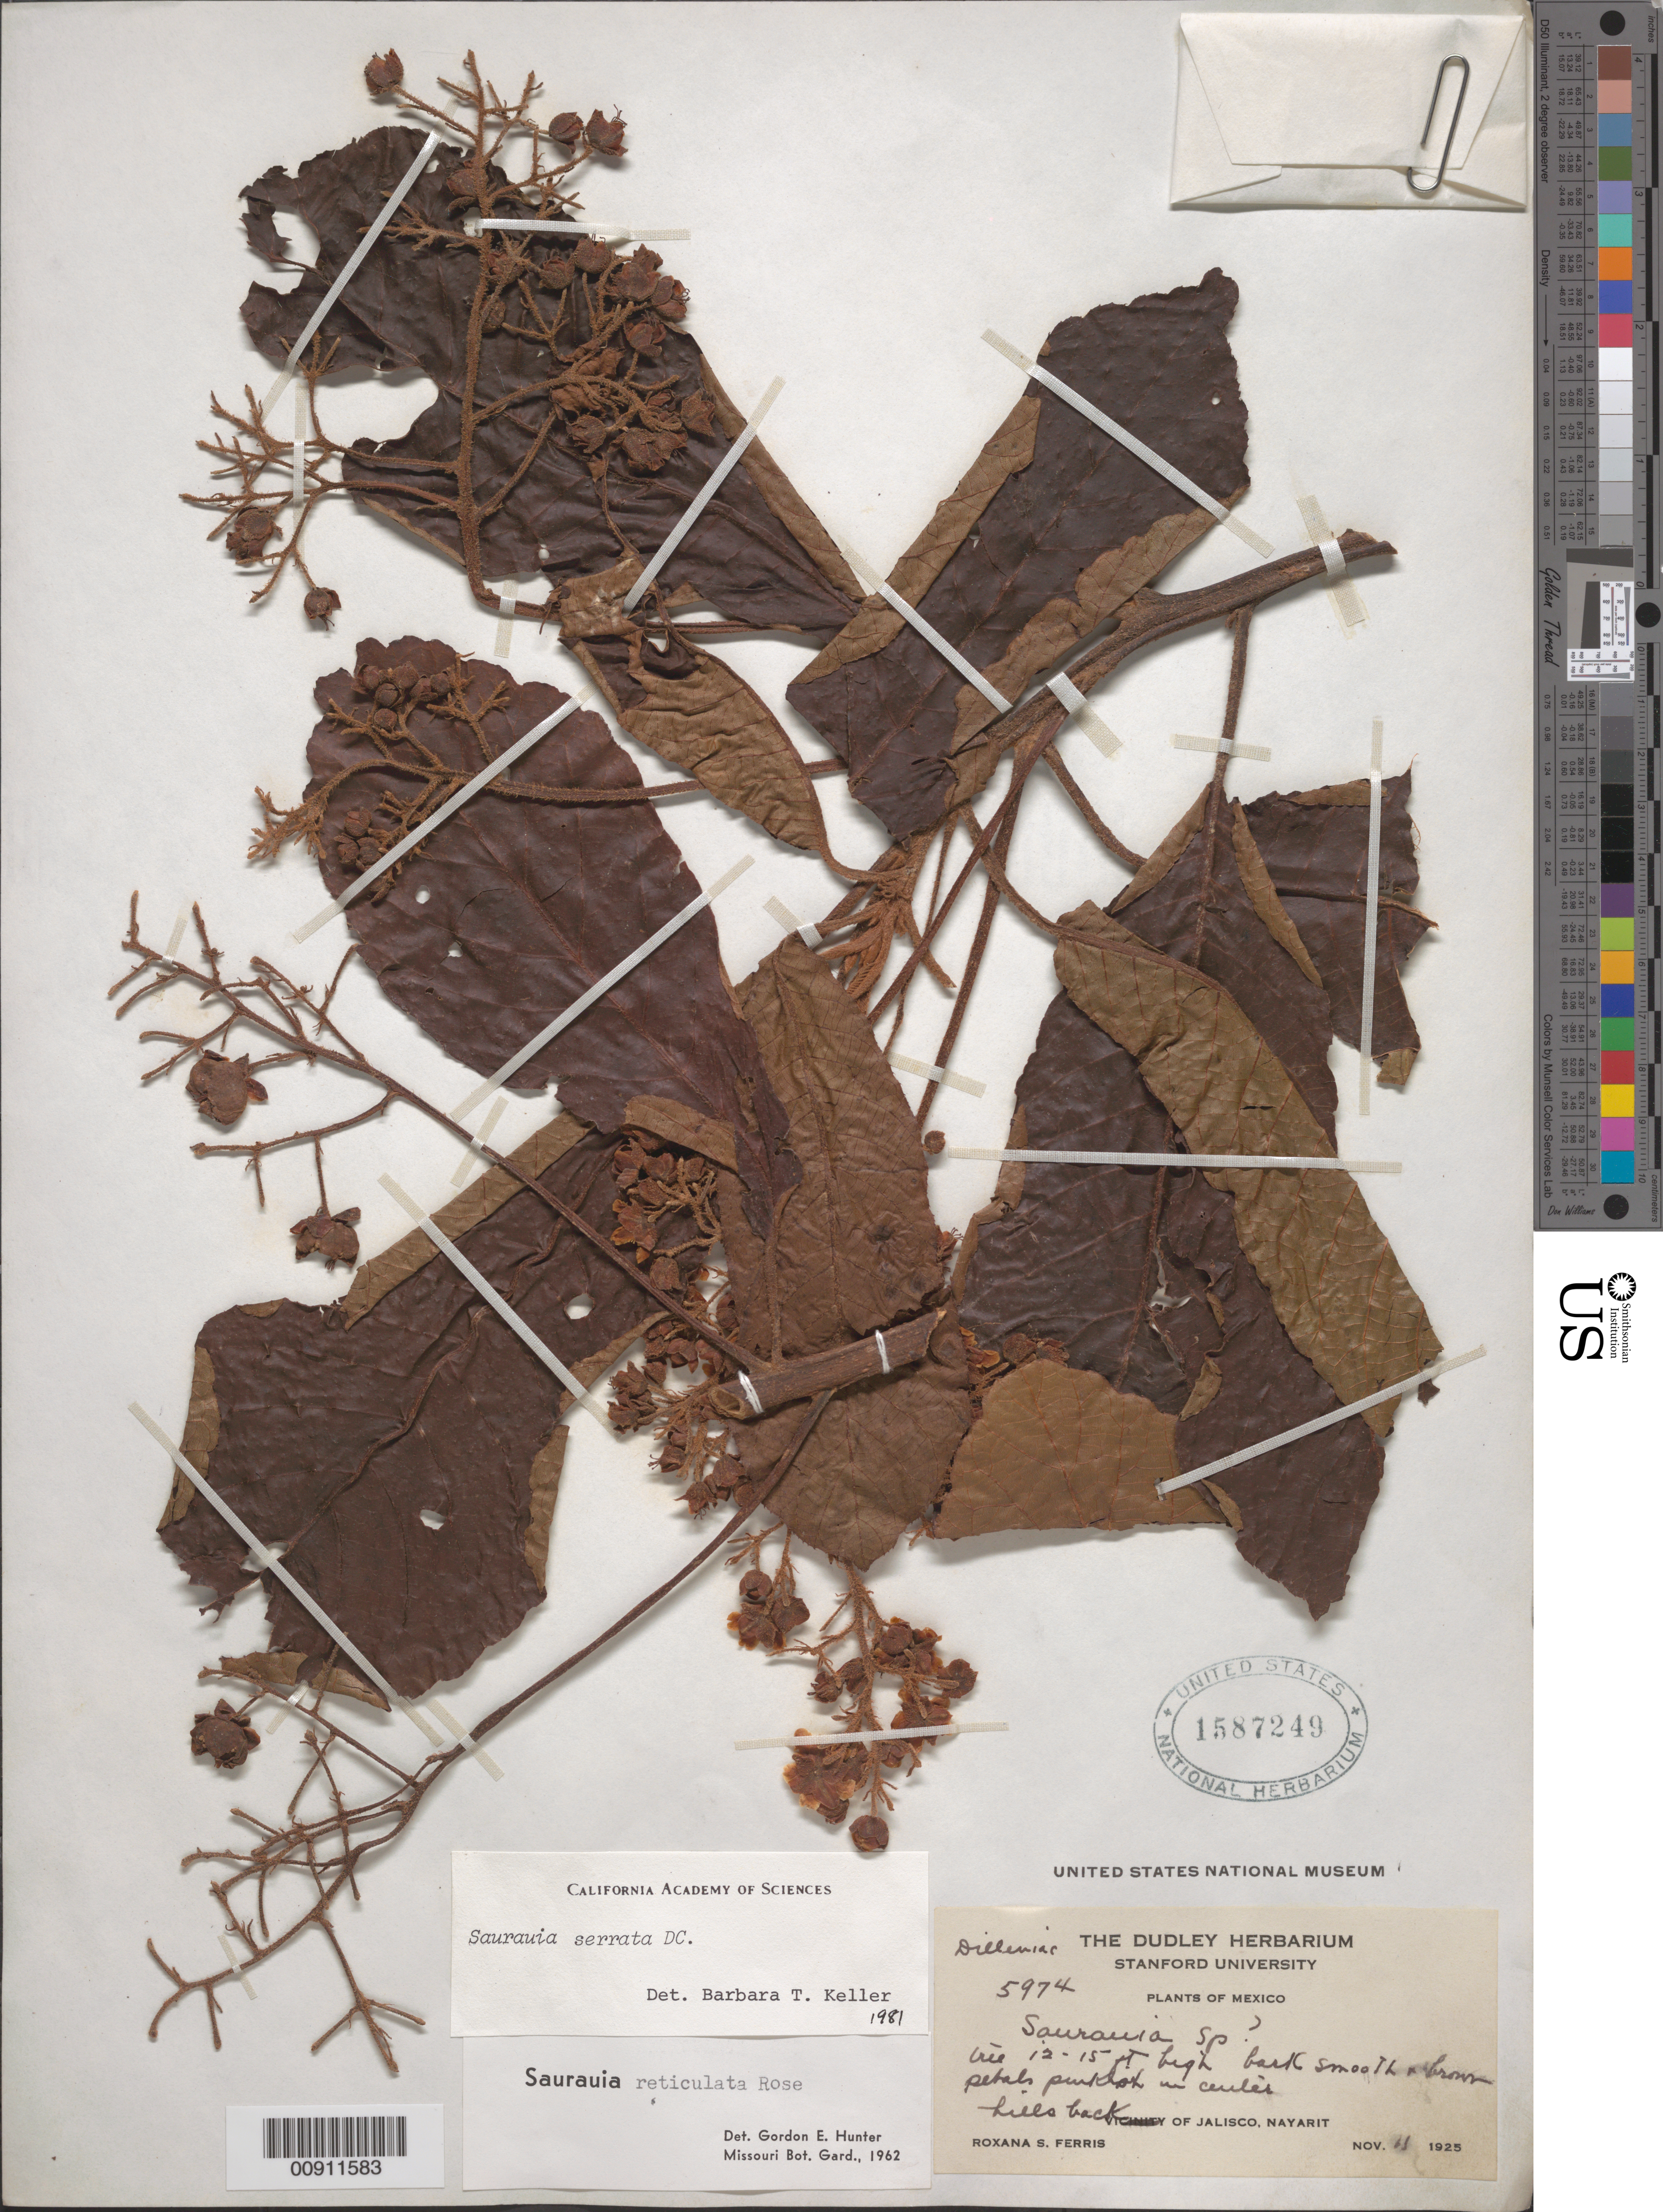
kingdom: Plantae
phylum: Tracheophyta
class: Magnoliopsida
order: Ericales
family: Actinidiaceae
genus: Saurauia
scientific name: Saurauia serrata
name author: DC.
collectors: R. S. Ferris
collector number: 5974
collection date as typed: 11 Nov 1925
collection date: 1925-11-11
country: Mexico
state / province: Jalisco / Nayarit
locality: Hills back of Jalisco, Nayarit.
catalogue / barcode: US 1587249